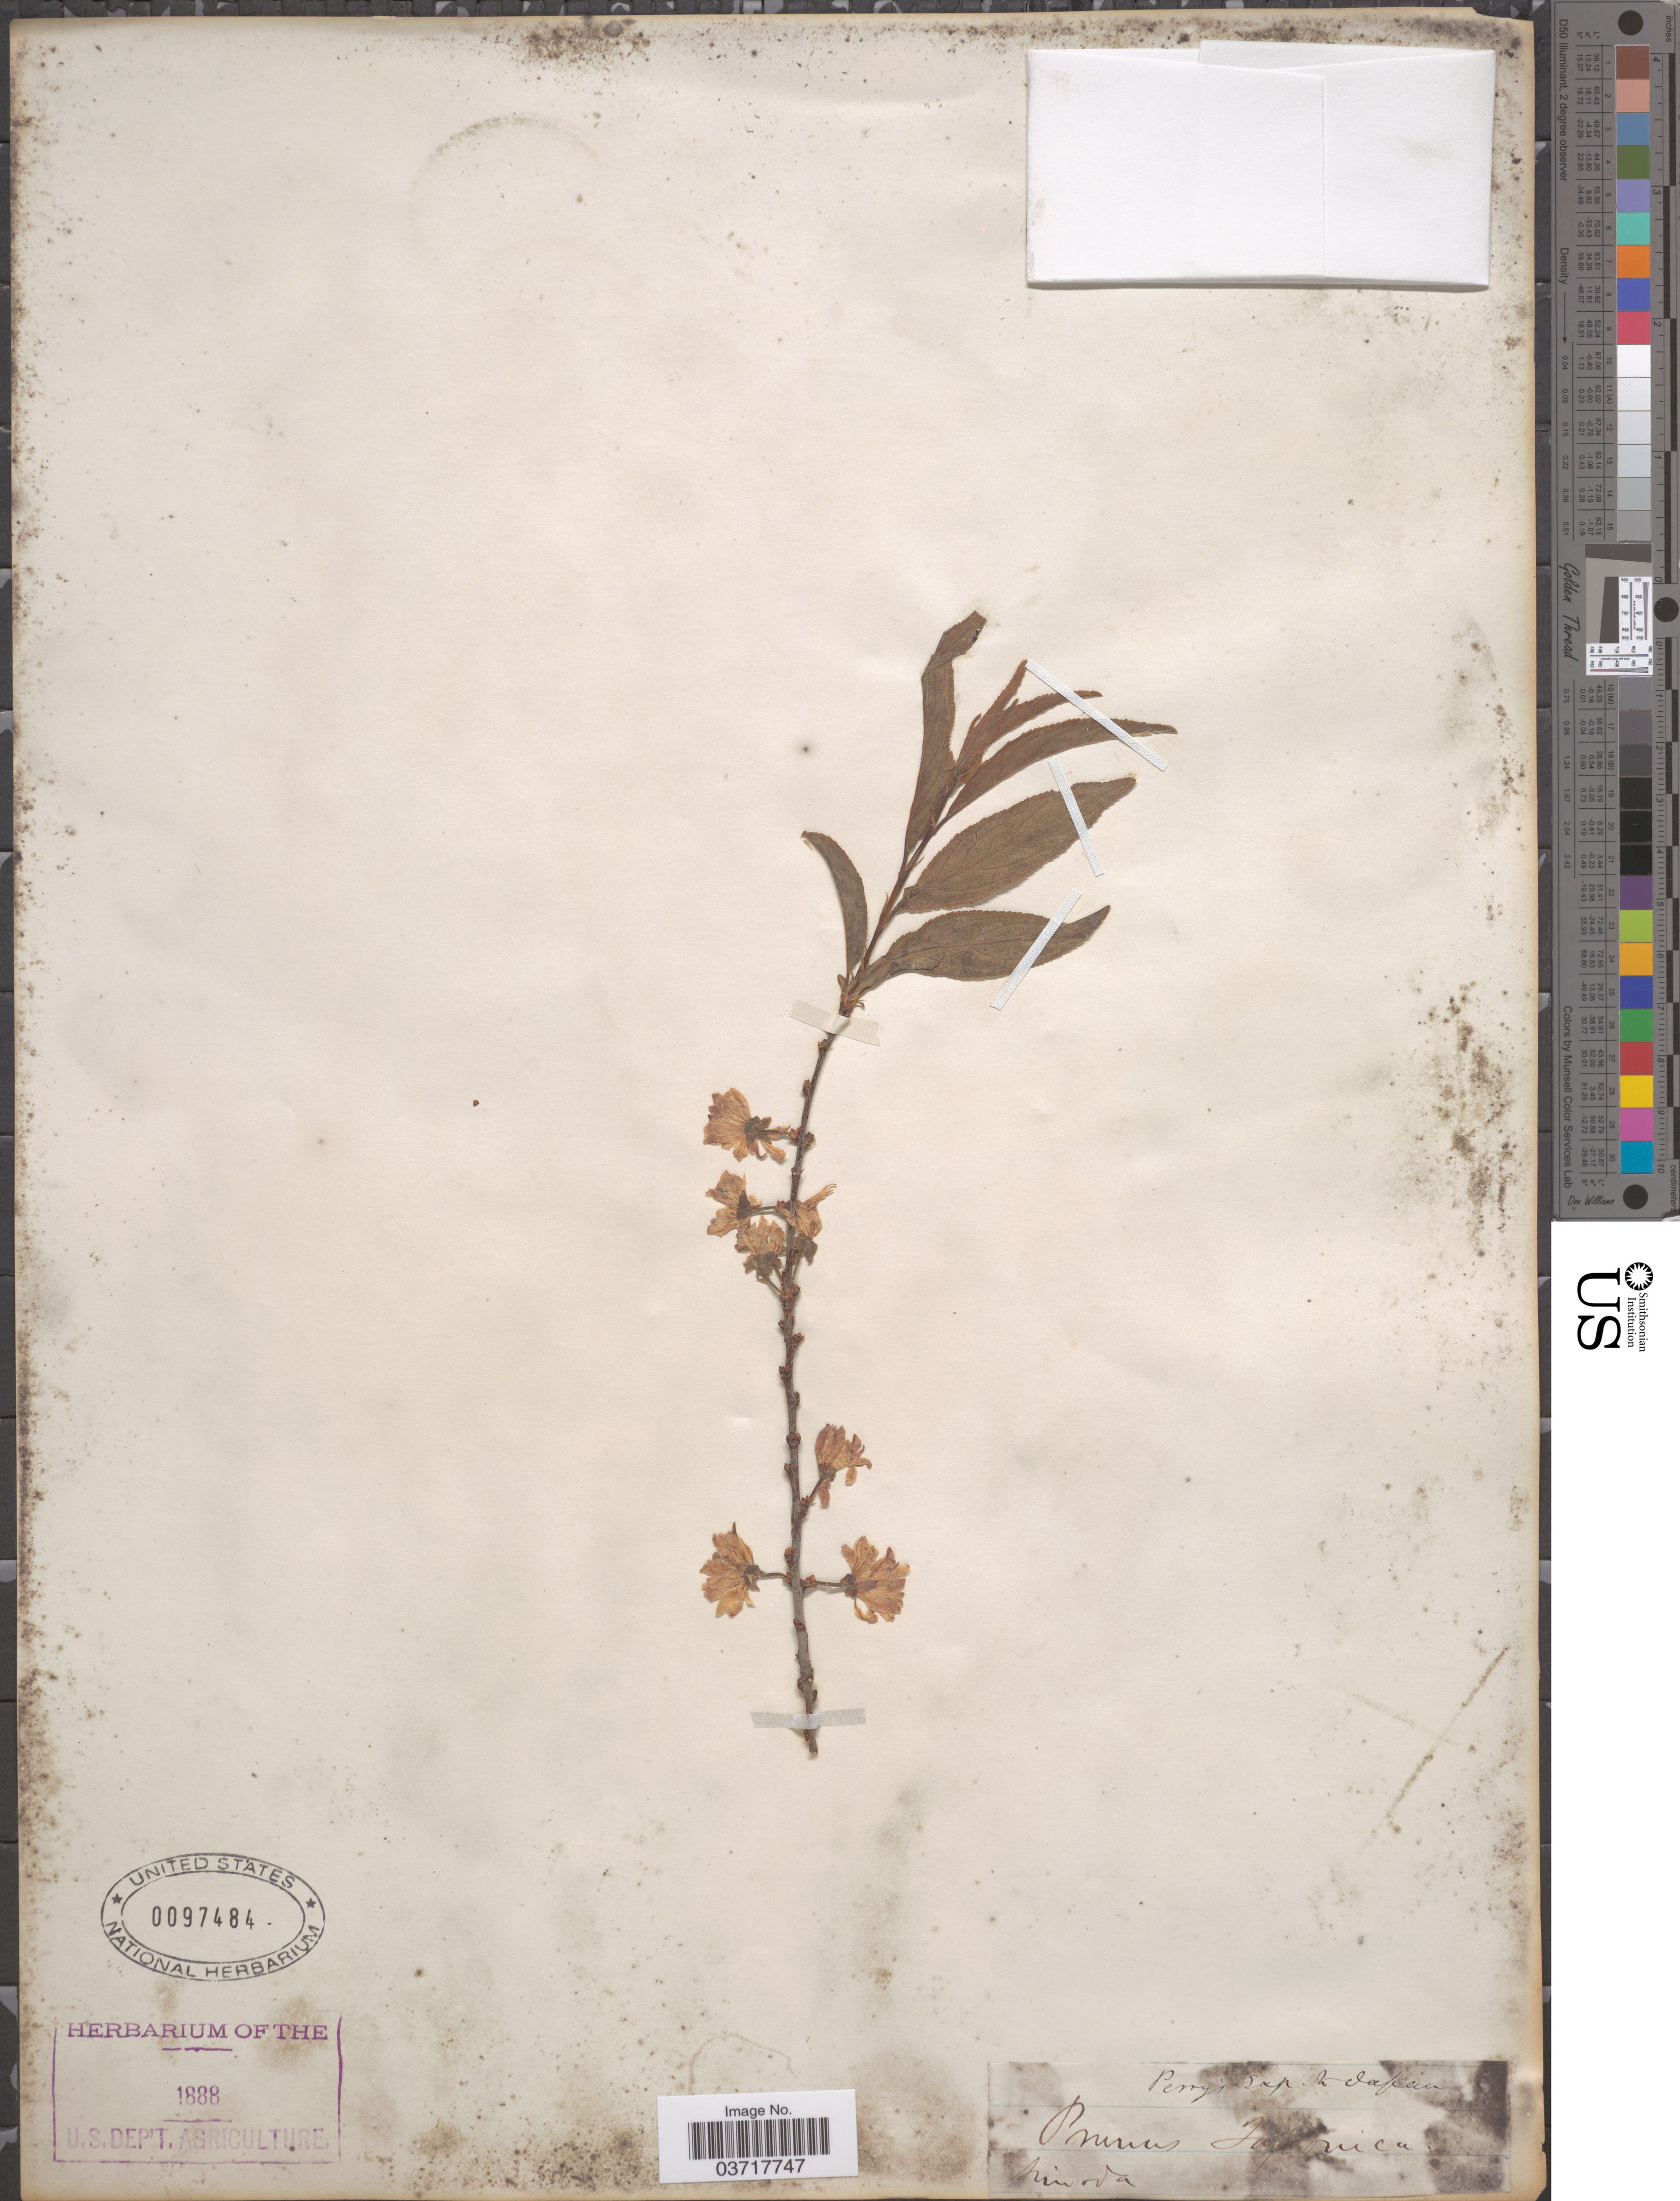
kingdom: Plantae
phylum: Tracheophyta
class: Magnoliopsida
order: Rosales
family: Rosaceae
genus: Prunus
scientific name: Prunus japonica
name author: Thunb.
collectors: -- Perry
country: Japan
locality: Shimoda.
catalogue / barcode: US 97484